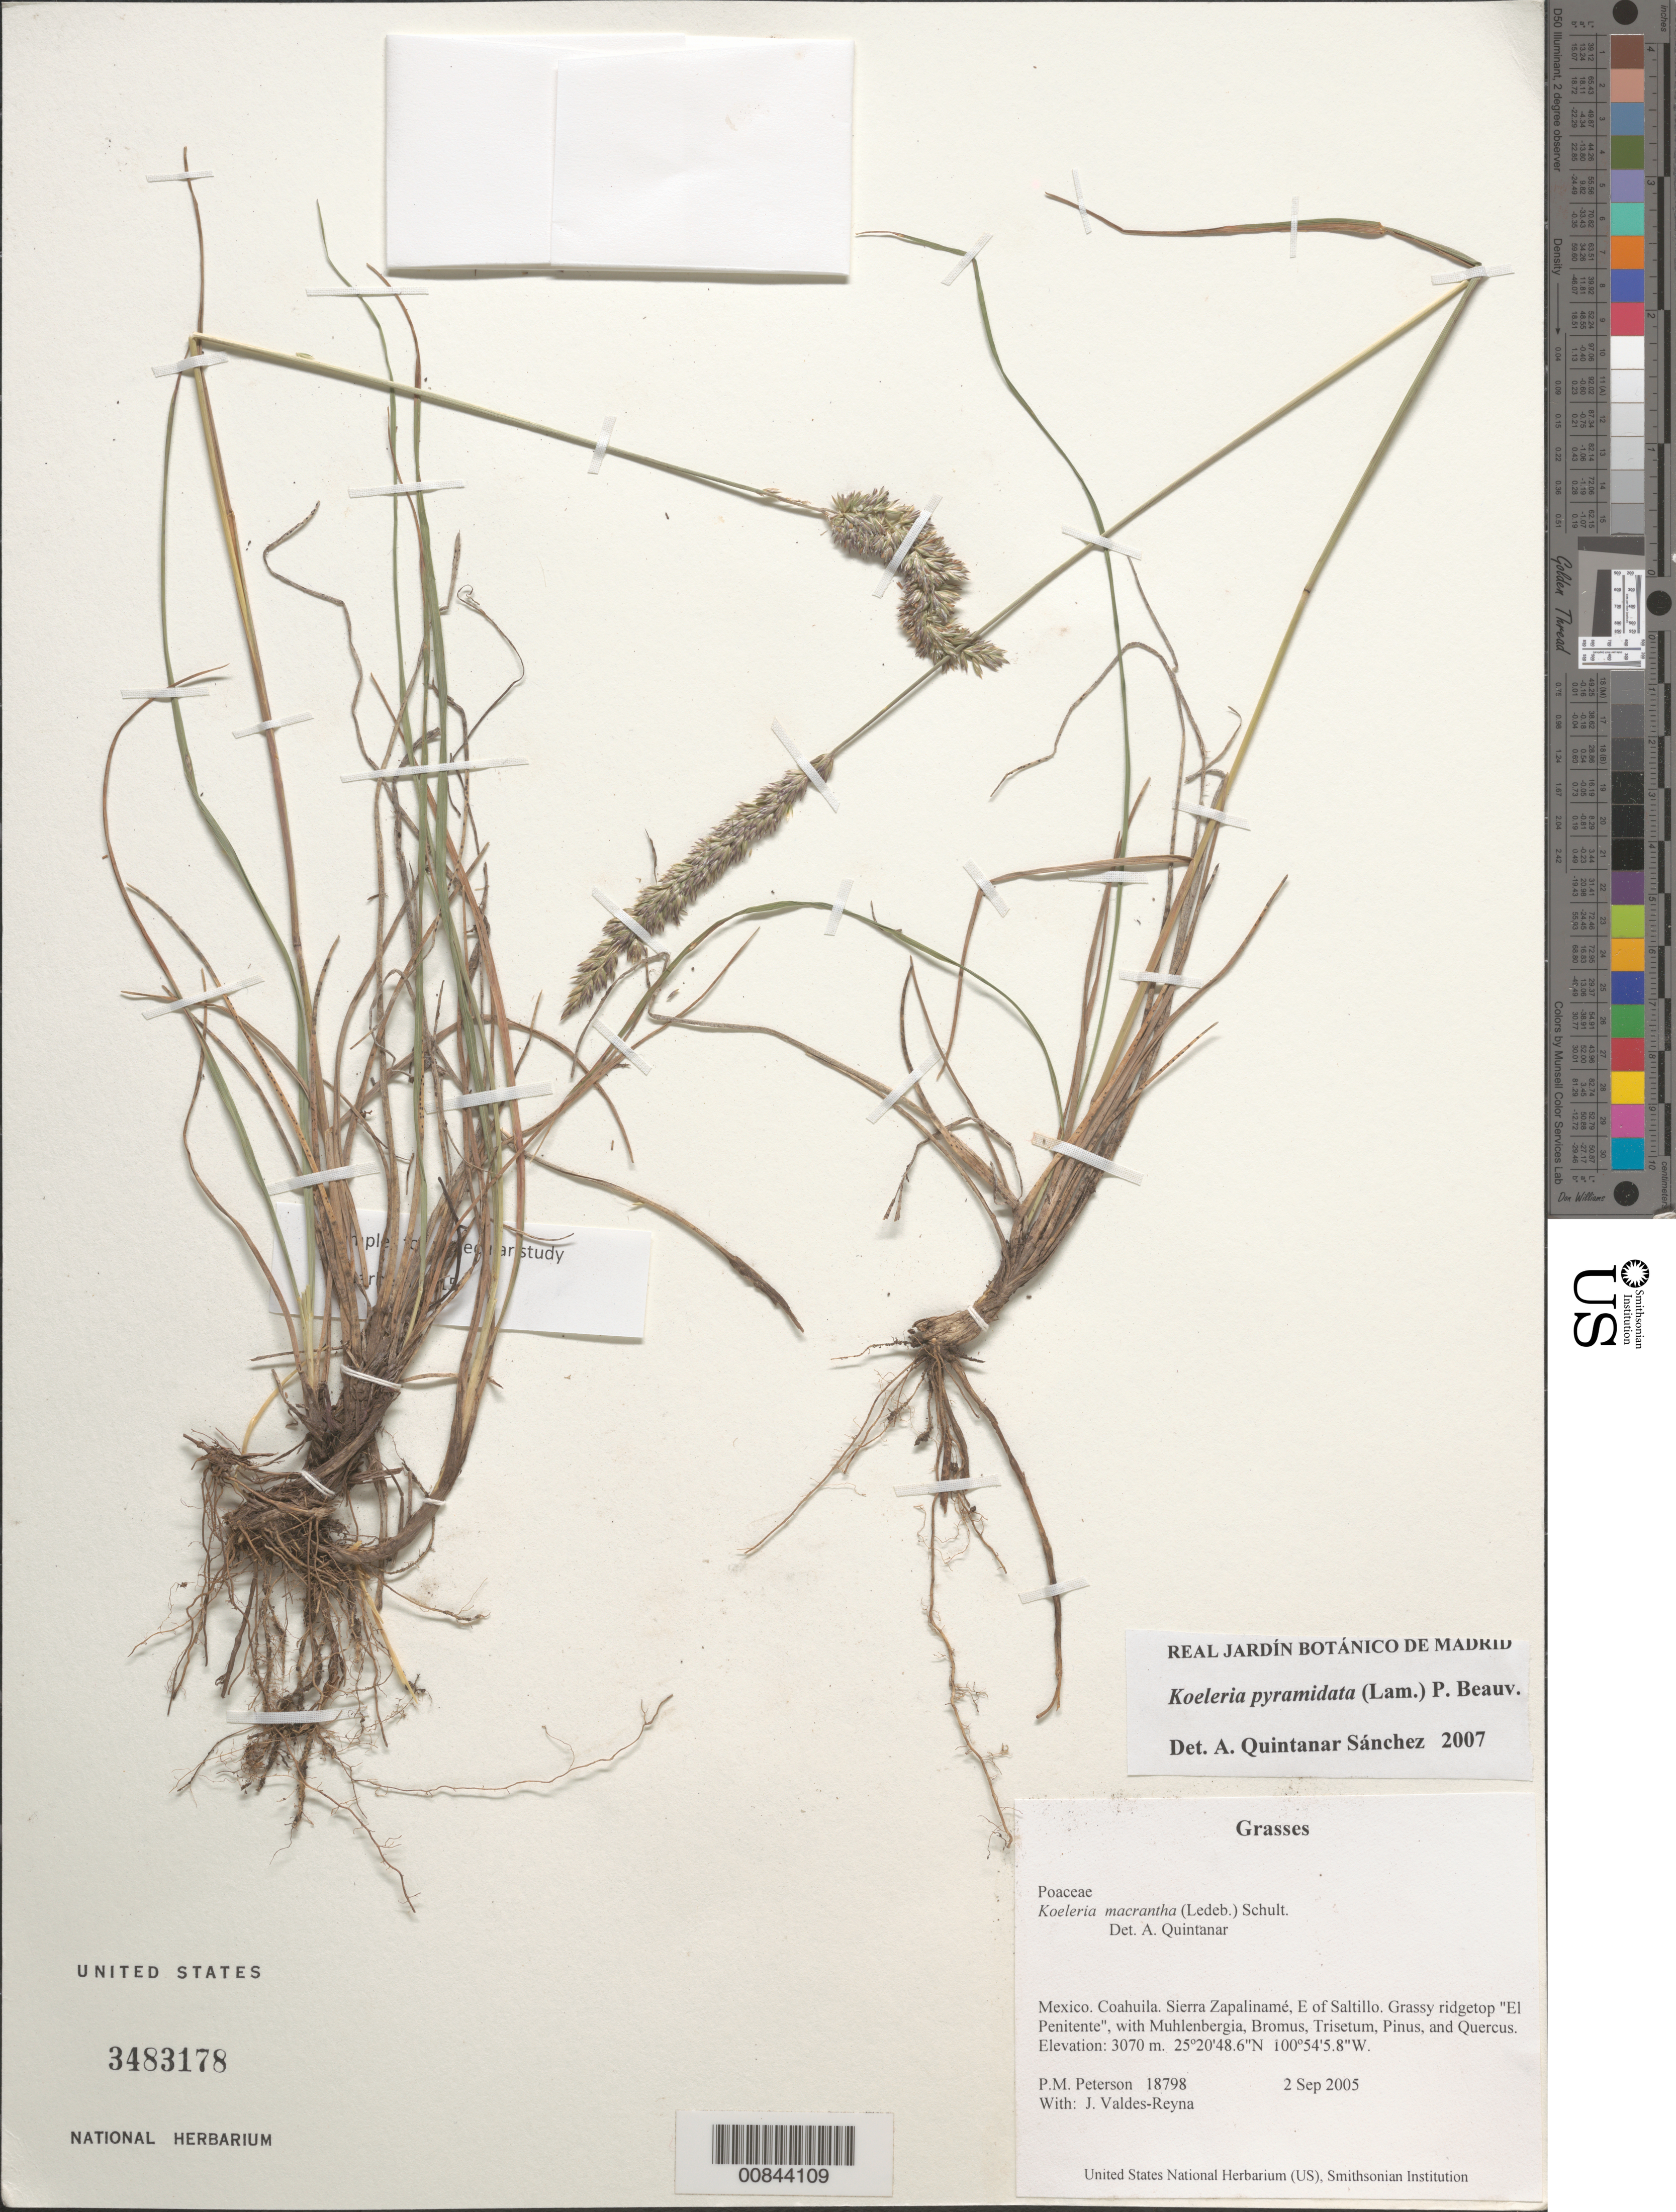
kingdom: Plantae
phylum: Tracheophyta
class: Liliopsida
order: Poales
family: Poaceae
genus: Koeleria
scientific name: Koeleria pyramidata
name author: (Lam.) P. Beauv.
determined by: Quintanar, A.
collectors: P. M. Peterson & J. Valdés-Reyna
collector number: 18798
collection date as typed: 02 Sep 2005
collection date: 2005-09-02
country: Mexico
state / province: Coahuila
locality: Sierra Zapalinamé, E of Saltillo. Grassy ridgetop "El Penitente", with Muhlenbergia, Bromus, Trisetum, Pinus, and Quercus.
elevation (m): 3070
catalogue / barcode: US 3483178